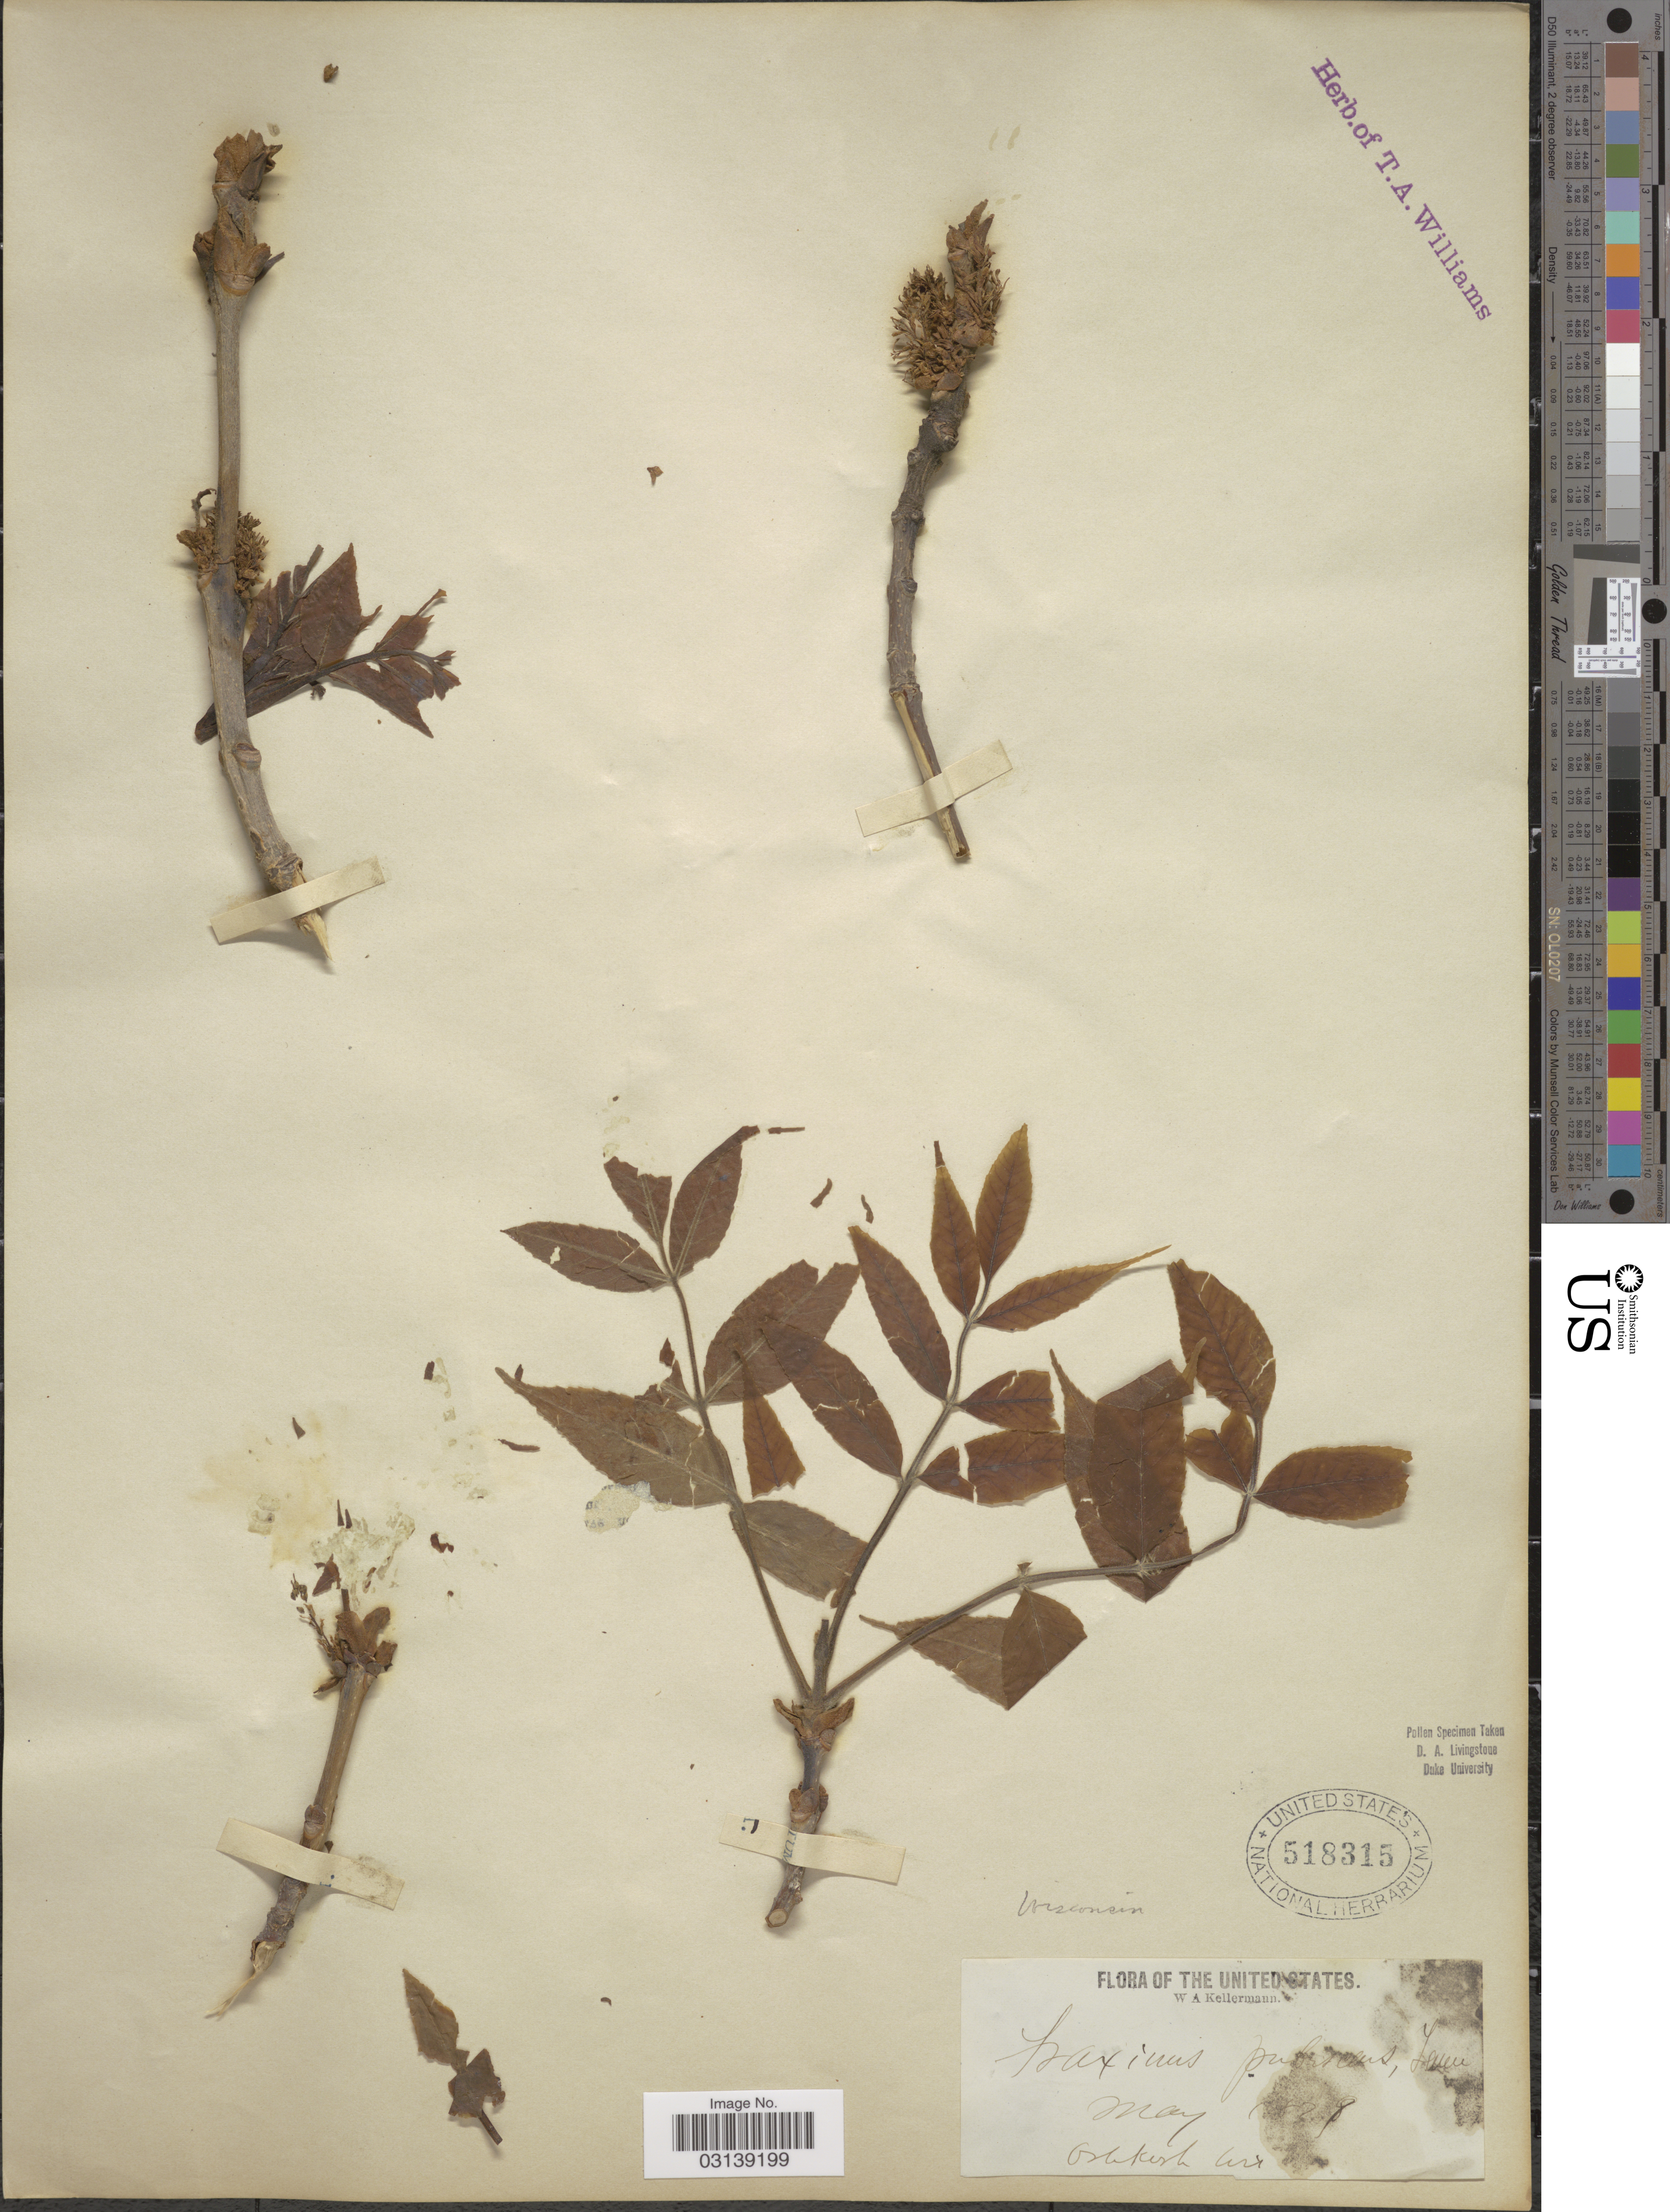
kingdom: Plantae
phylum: Tracheophyta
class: Magnoliopsida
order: Lamiales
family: Oleaceae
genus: Fraxinus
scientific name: Fraxinus pennsylvanica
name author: Marshall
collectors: W. A. Kellermann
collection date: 1828-05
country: United States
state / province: Wisconsin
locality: Oshkosh Wi.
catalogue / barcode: US 518315